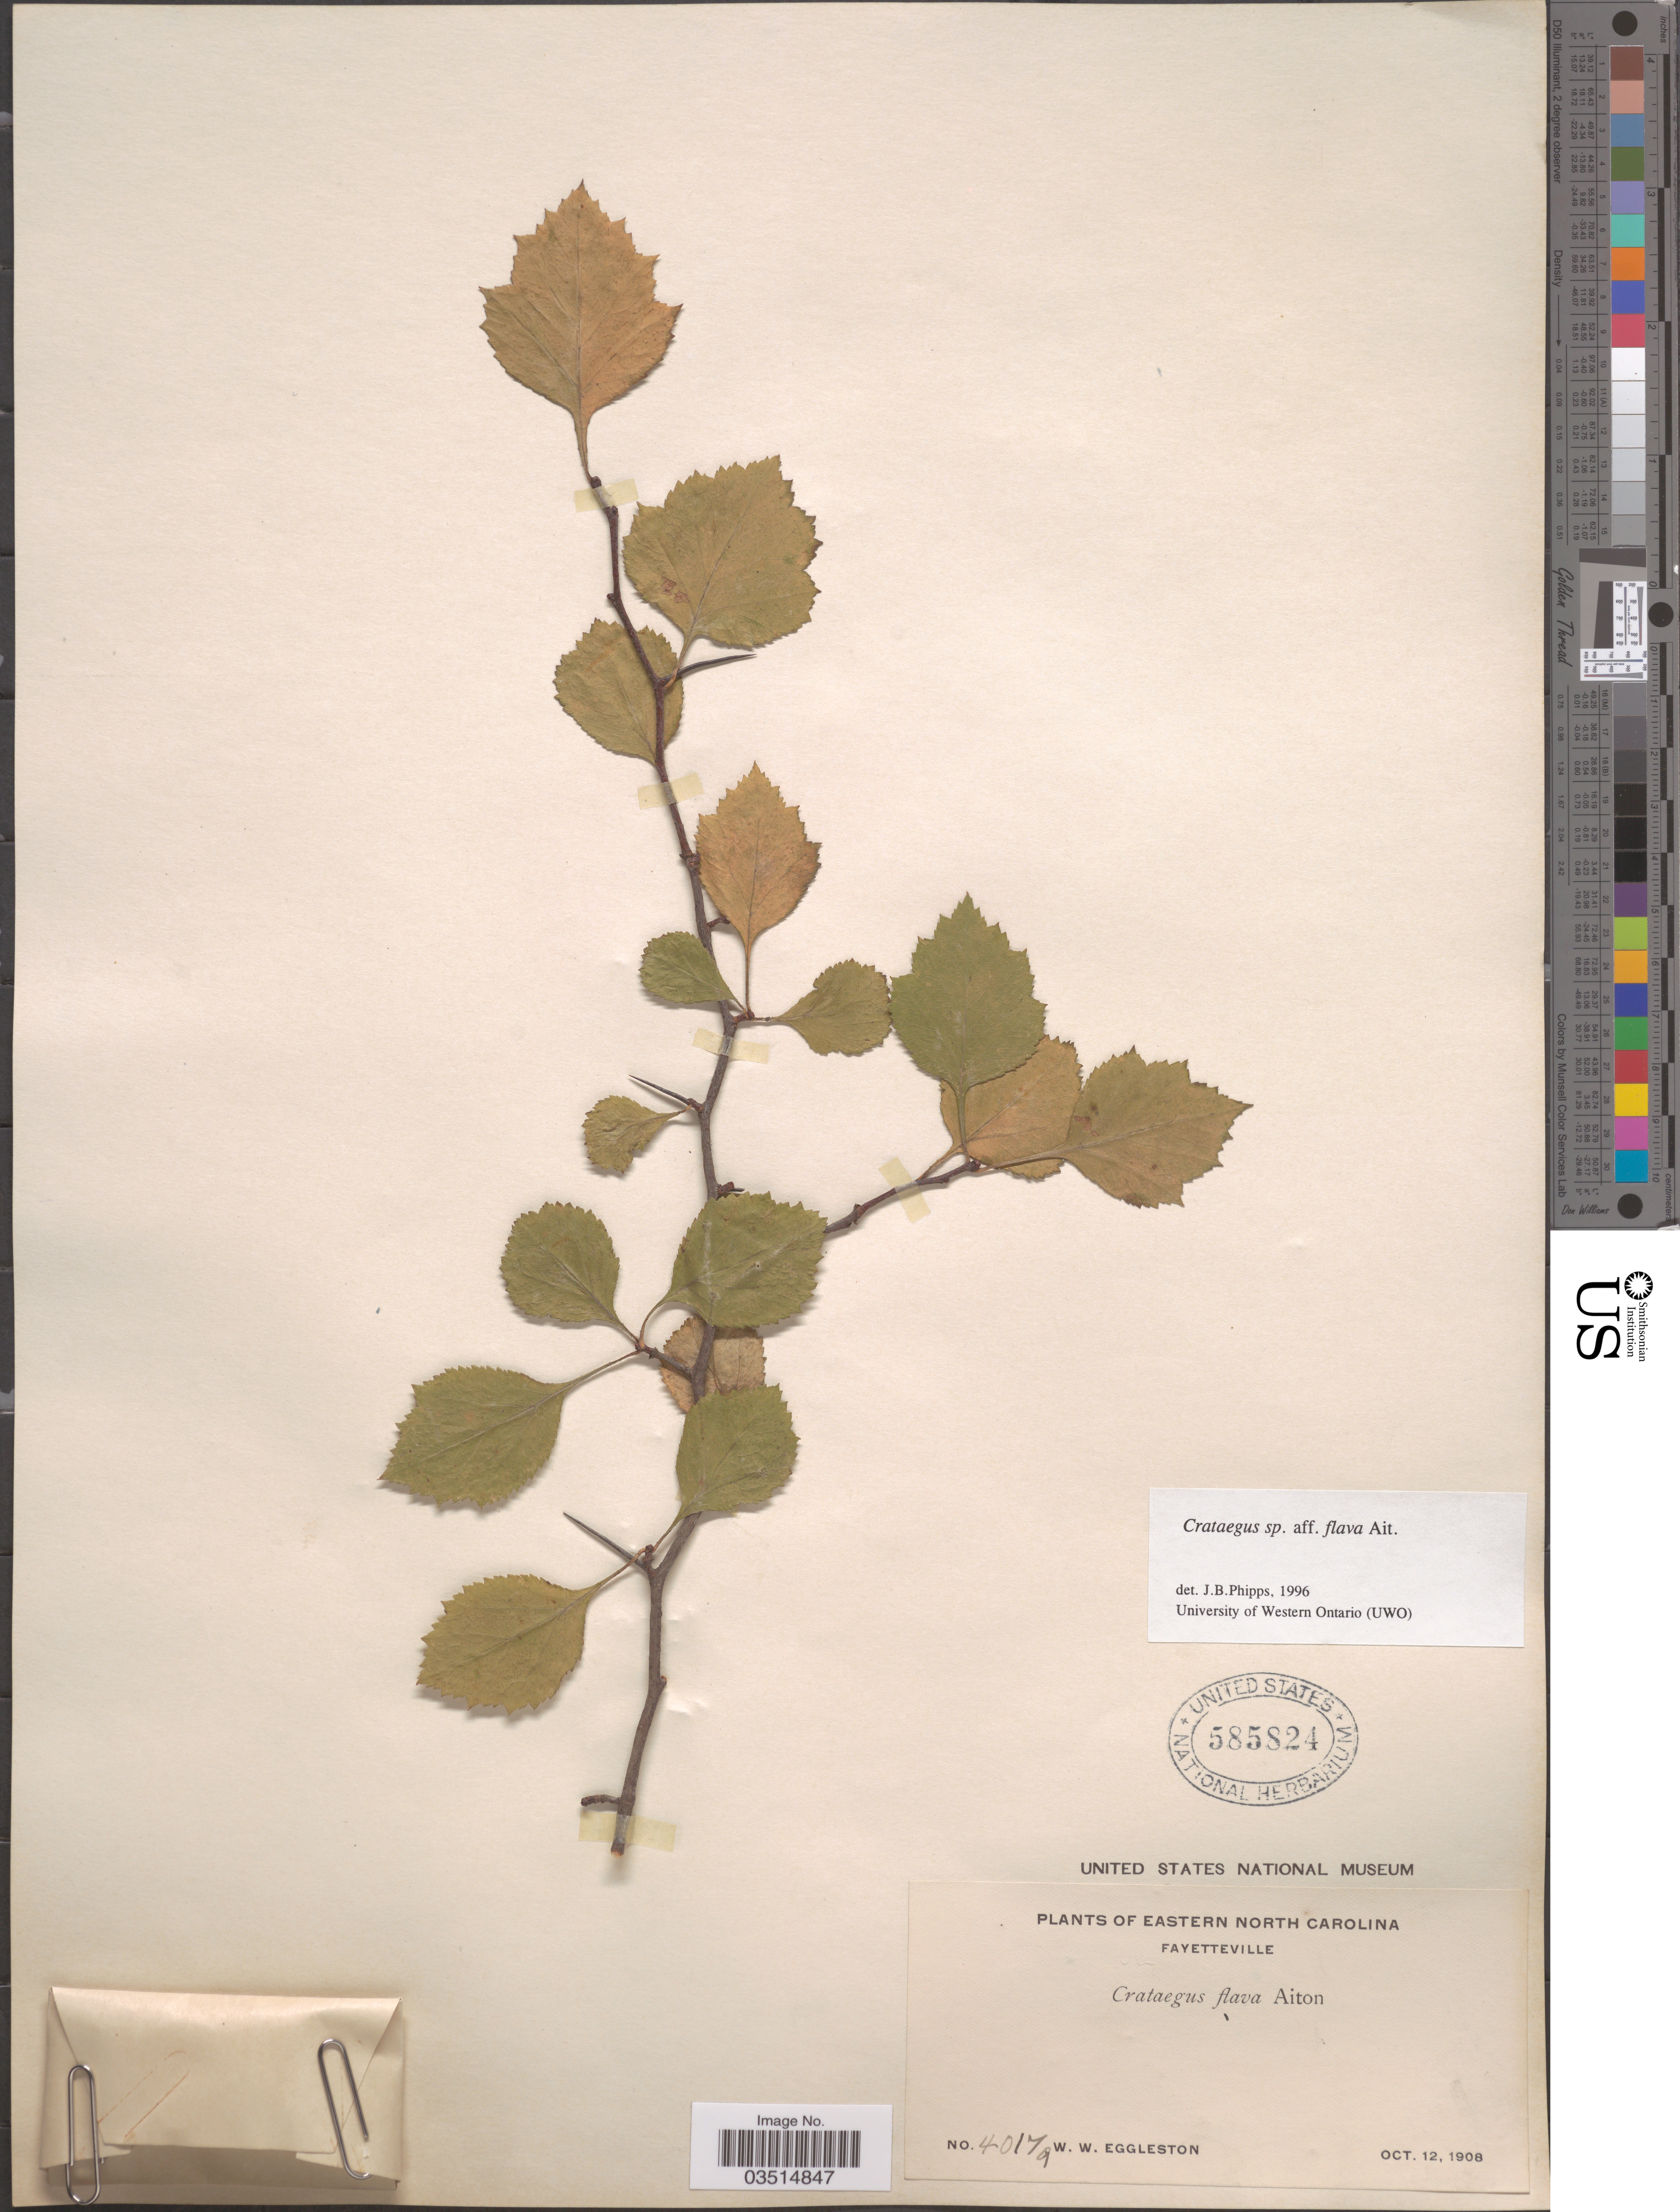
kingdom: Plantae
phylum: Tracheophyta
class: Magnoliopsida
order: Rosales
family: Rosaceae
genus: Crataegus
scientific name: Crataegus flava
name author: Aiton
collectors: W. W. Eggleston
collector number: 40179*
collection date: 1908-10-12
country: United States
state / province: North Carolina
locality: Eastern North Carolina. Fayetteville.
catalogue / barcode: US 585824